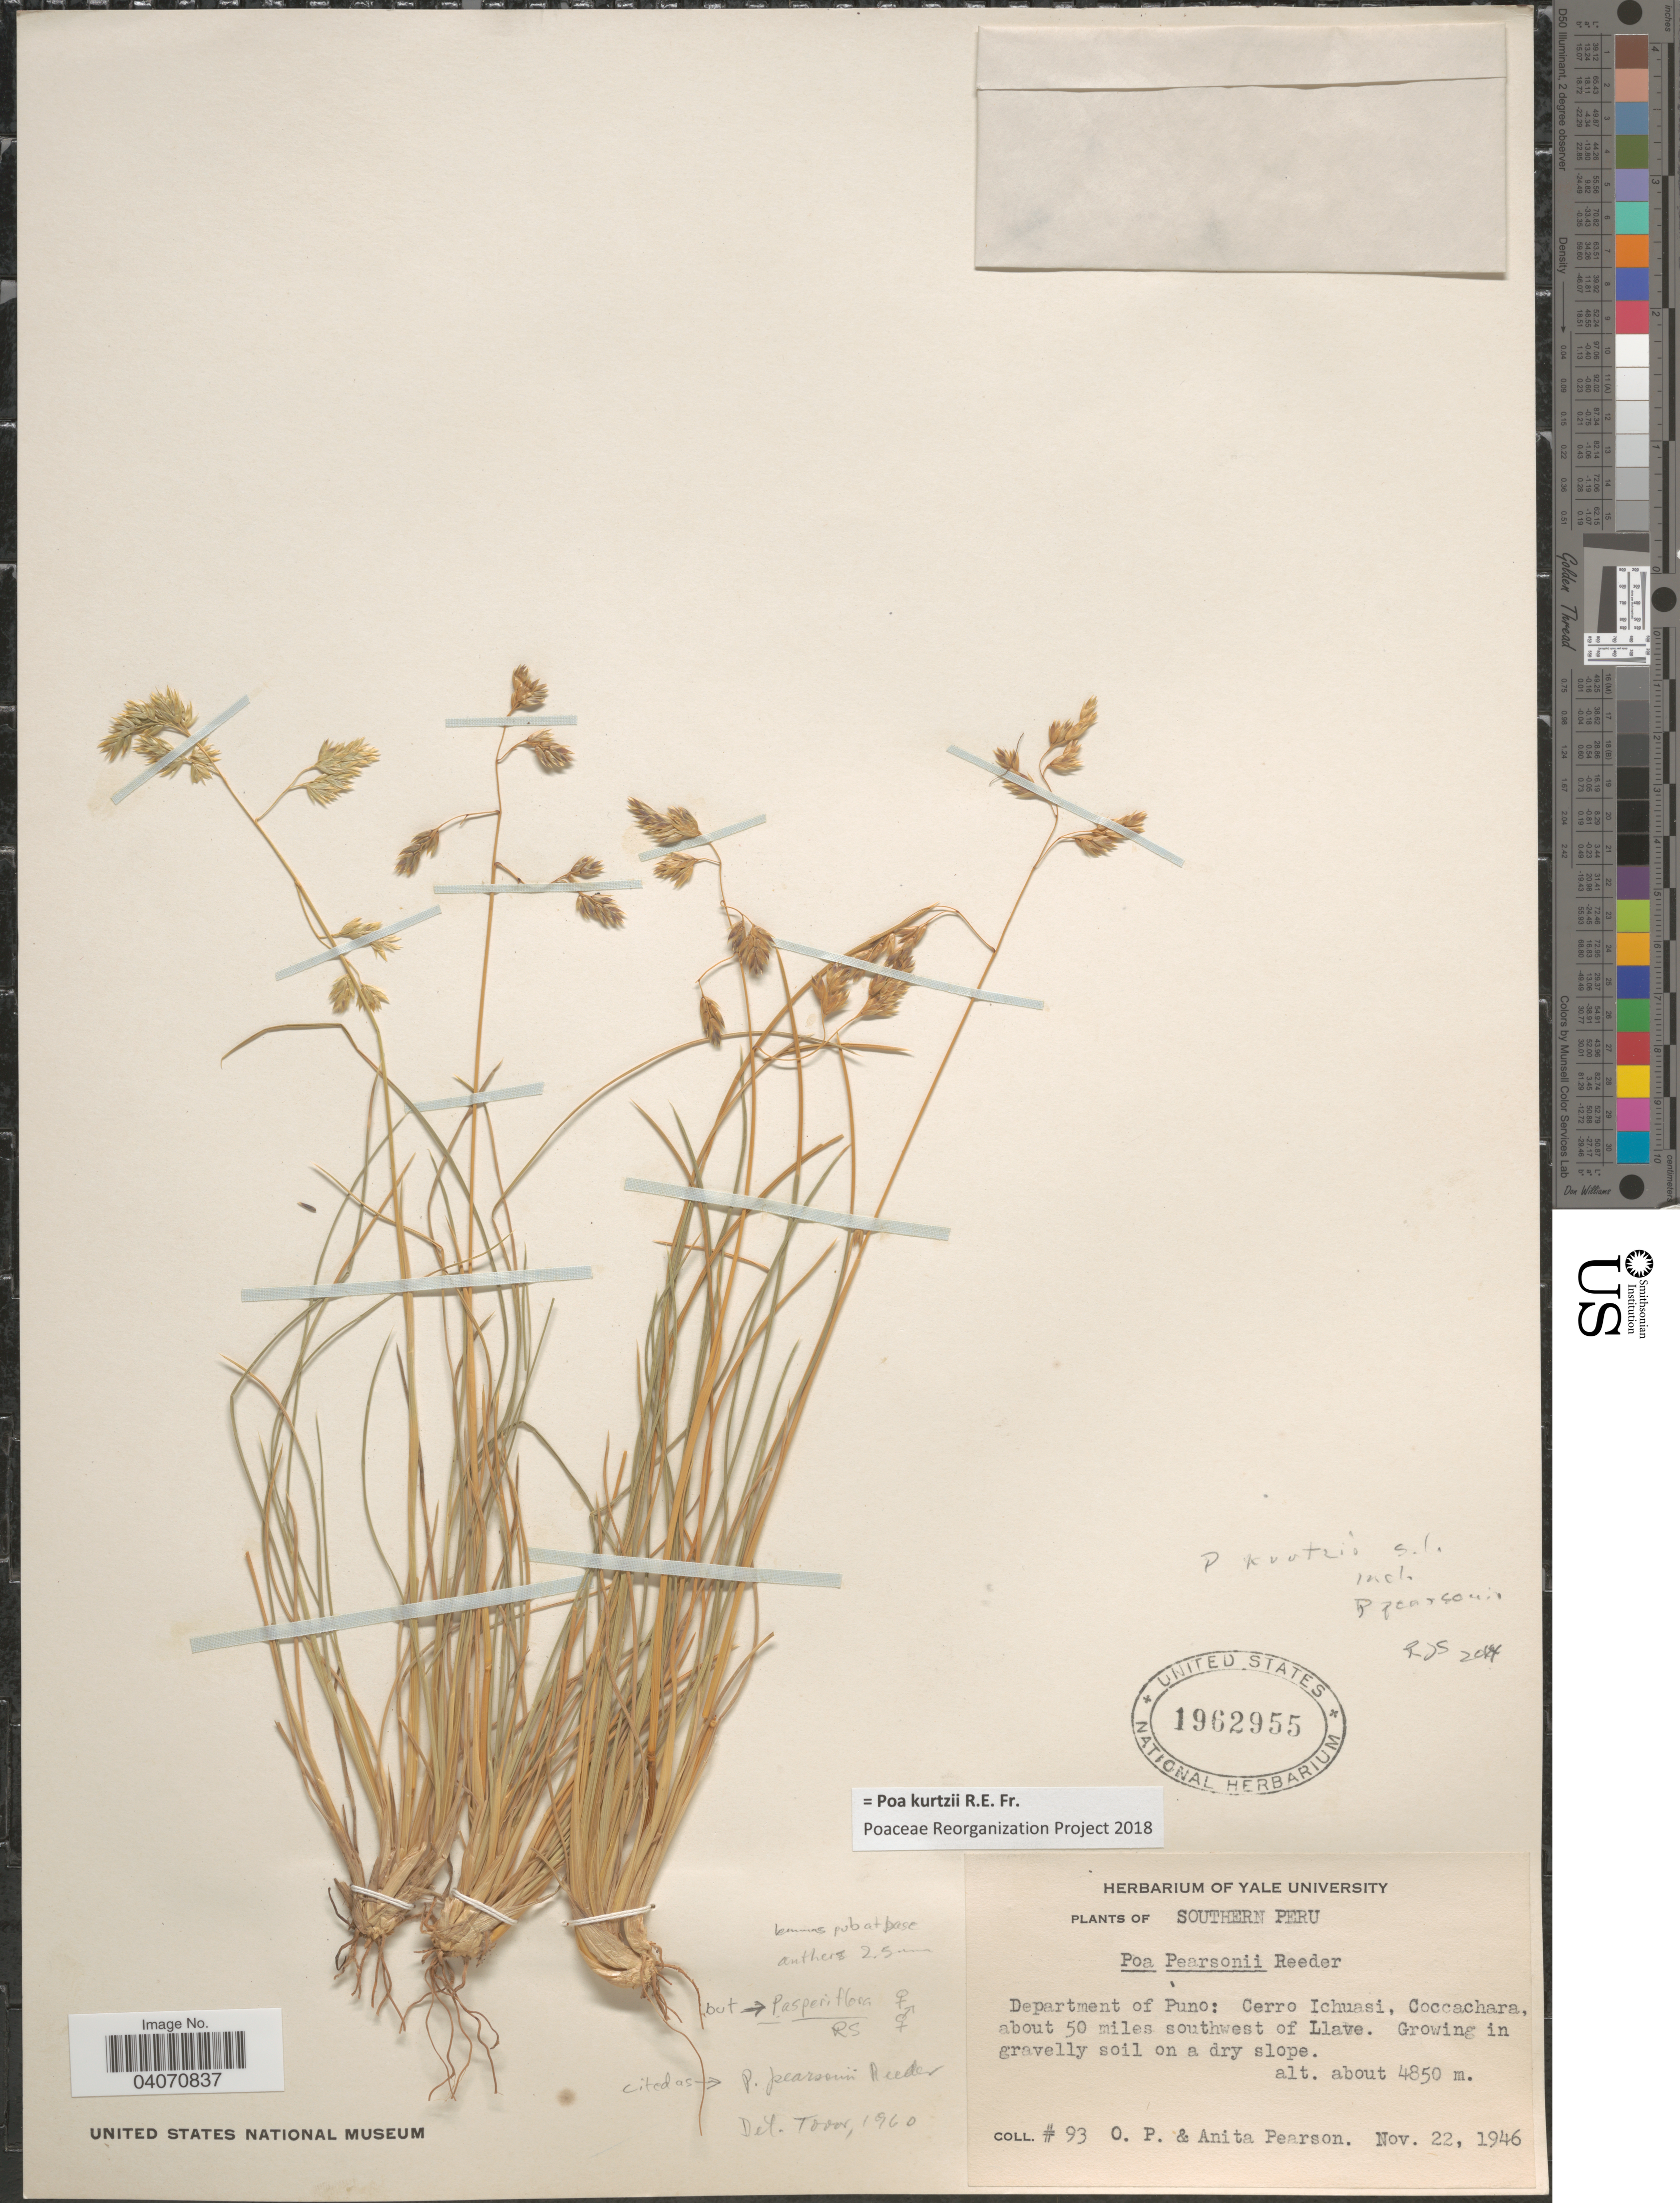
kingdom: Plantae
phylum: Tracheophyta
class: Liliopsida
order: Poales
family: Poaceae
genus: Poa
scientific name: Poa laetevirens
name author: R.E. Fr.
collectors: O. P. Pearson & A. Pearson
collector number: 93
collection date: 1946-11-22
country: Peru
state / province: Puno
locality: Southern Peru. Department of Puno: Cerro Ichuasi, Coccachara, about 50 miles southwest of Llave.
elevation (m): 4850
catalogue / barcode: US 1962955